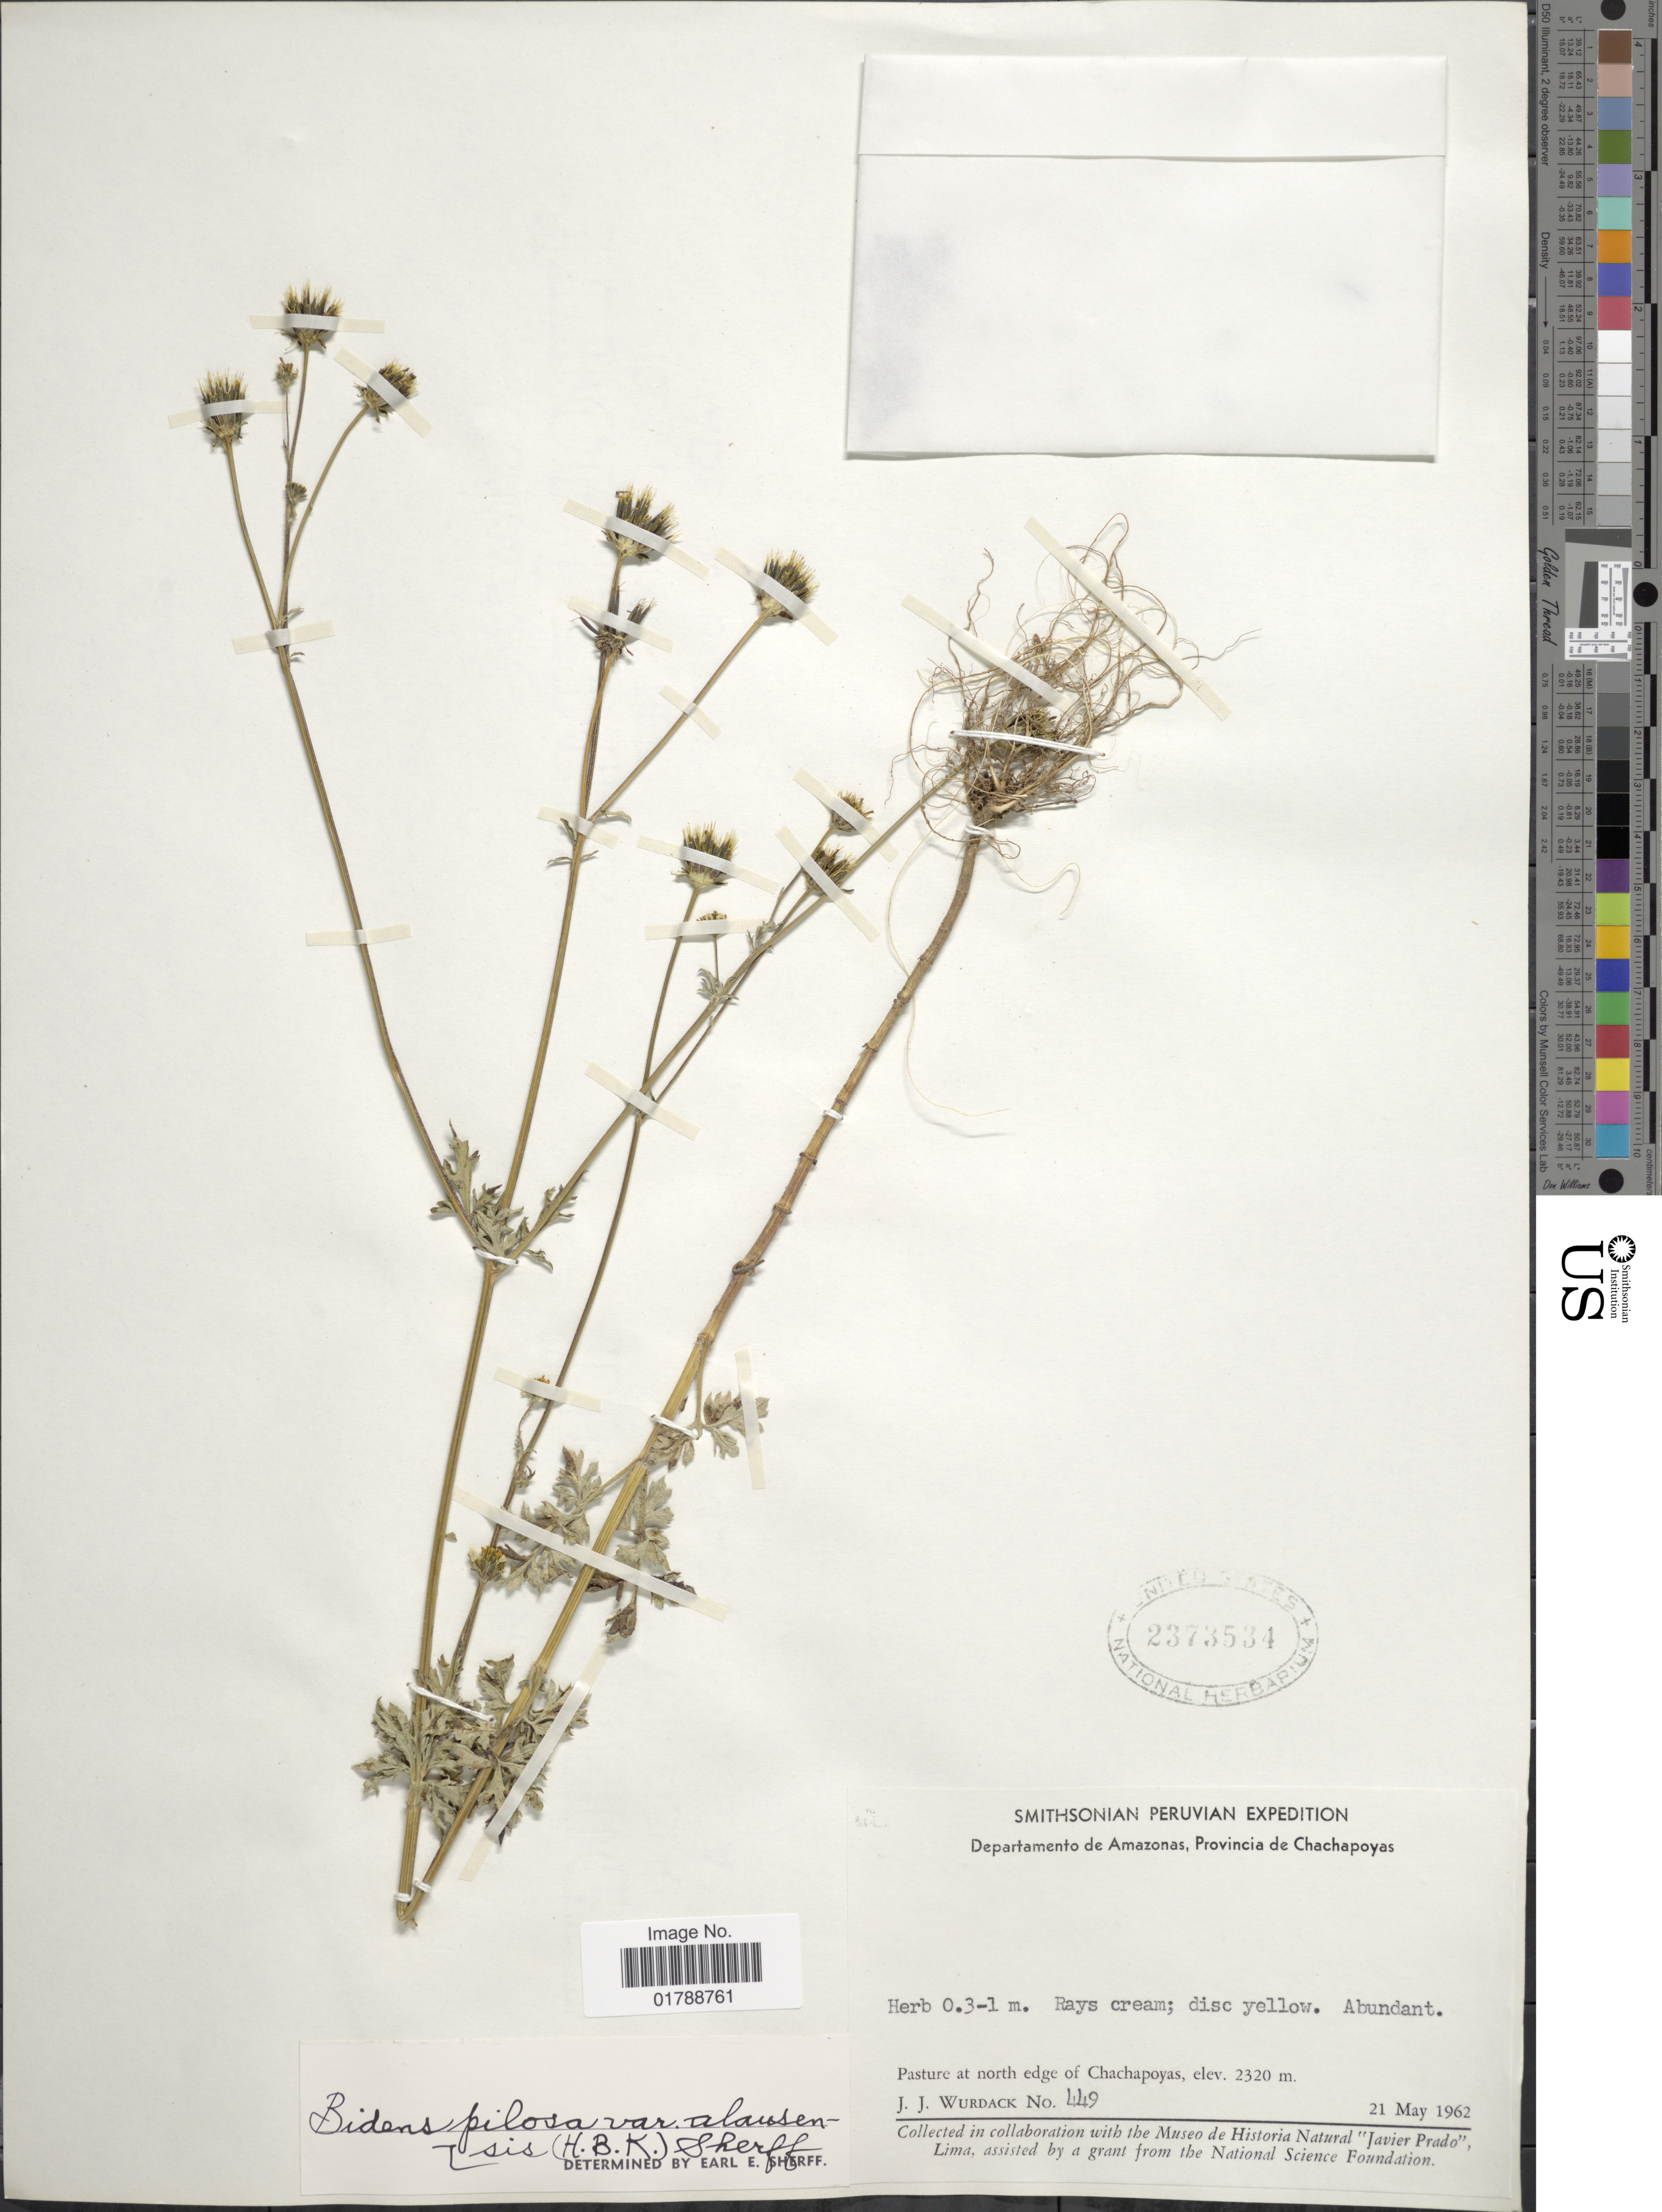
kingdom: Plantae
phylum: Tracheophyta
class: Magnoliopsida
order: Asterales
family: Asteraceae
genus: Bidens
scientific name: Bidens pilosa var. alausensis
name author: Sherff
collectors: J. J. Wurdack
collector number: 449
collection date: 1962-05-21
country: Peru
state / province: Amazonas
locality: Provincia de Chachapoyas. Pasture at north edge of Chachapoyas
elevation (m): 2320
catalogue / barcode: US 2373534